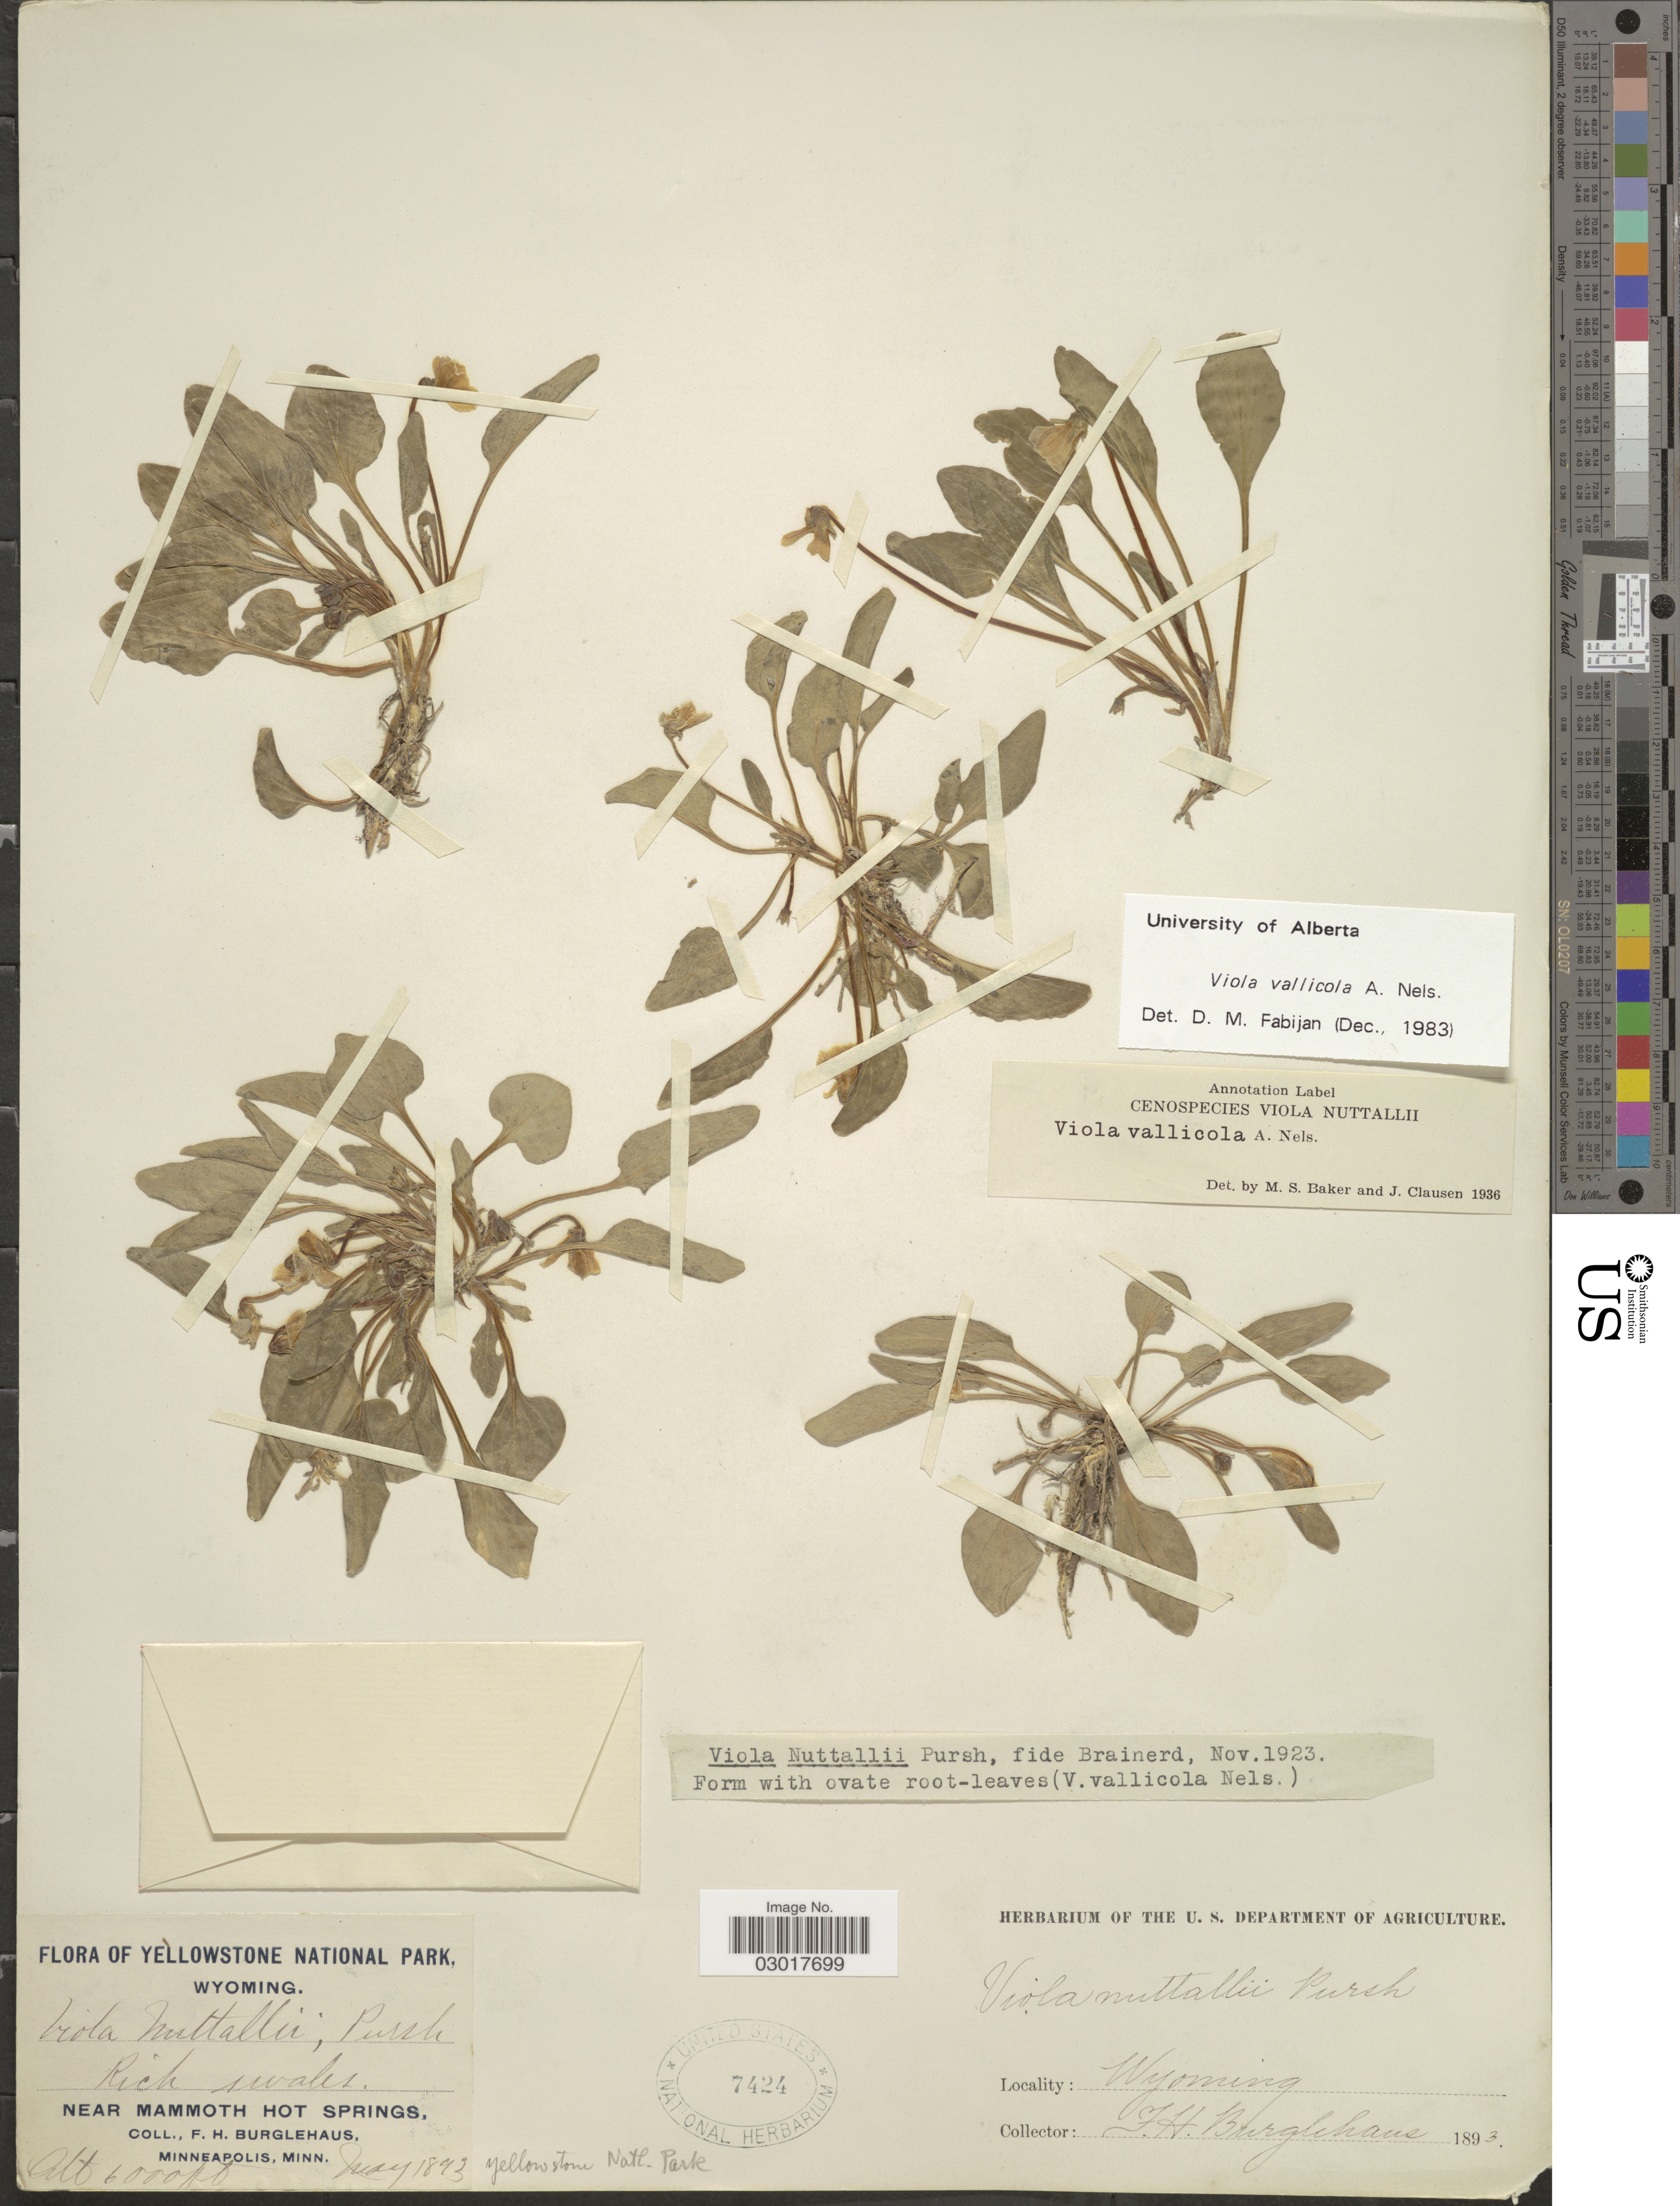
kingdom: Plantae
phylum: Tracheophyta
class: Magnoliopsida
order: Malpighiales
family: Violaceae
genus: Viola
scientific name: Viola vallicola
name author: A. Nelson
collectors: F. Burglehaus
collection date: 1893-05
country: United States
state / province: Wyoming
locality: Yellowstone National Park, Near Mammoth Hot Springs.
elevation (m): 1829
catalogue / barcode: US 7424